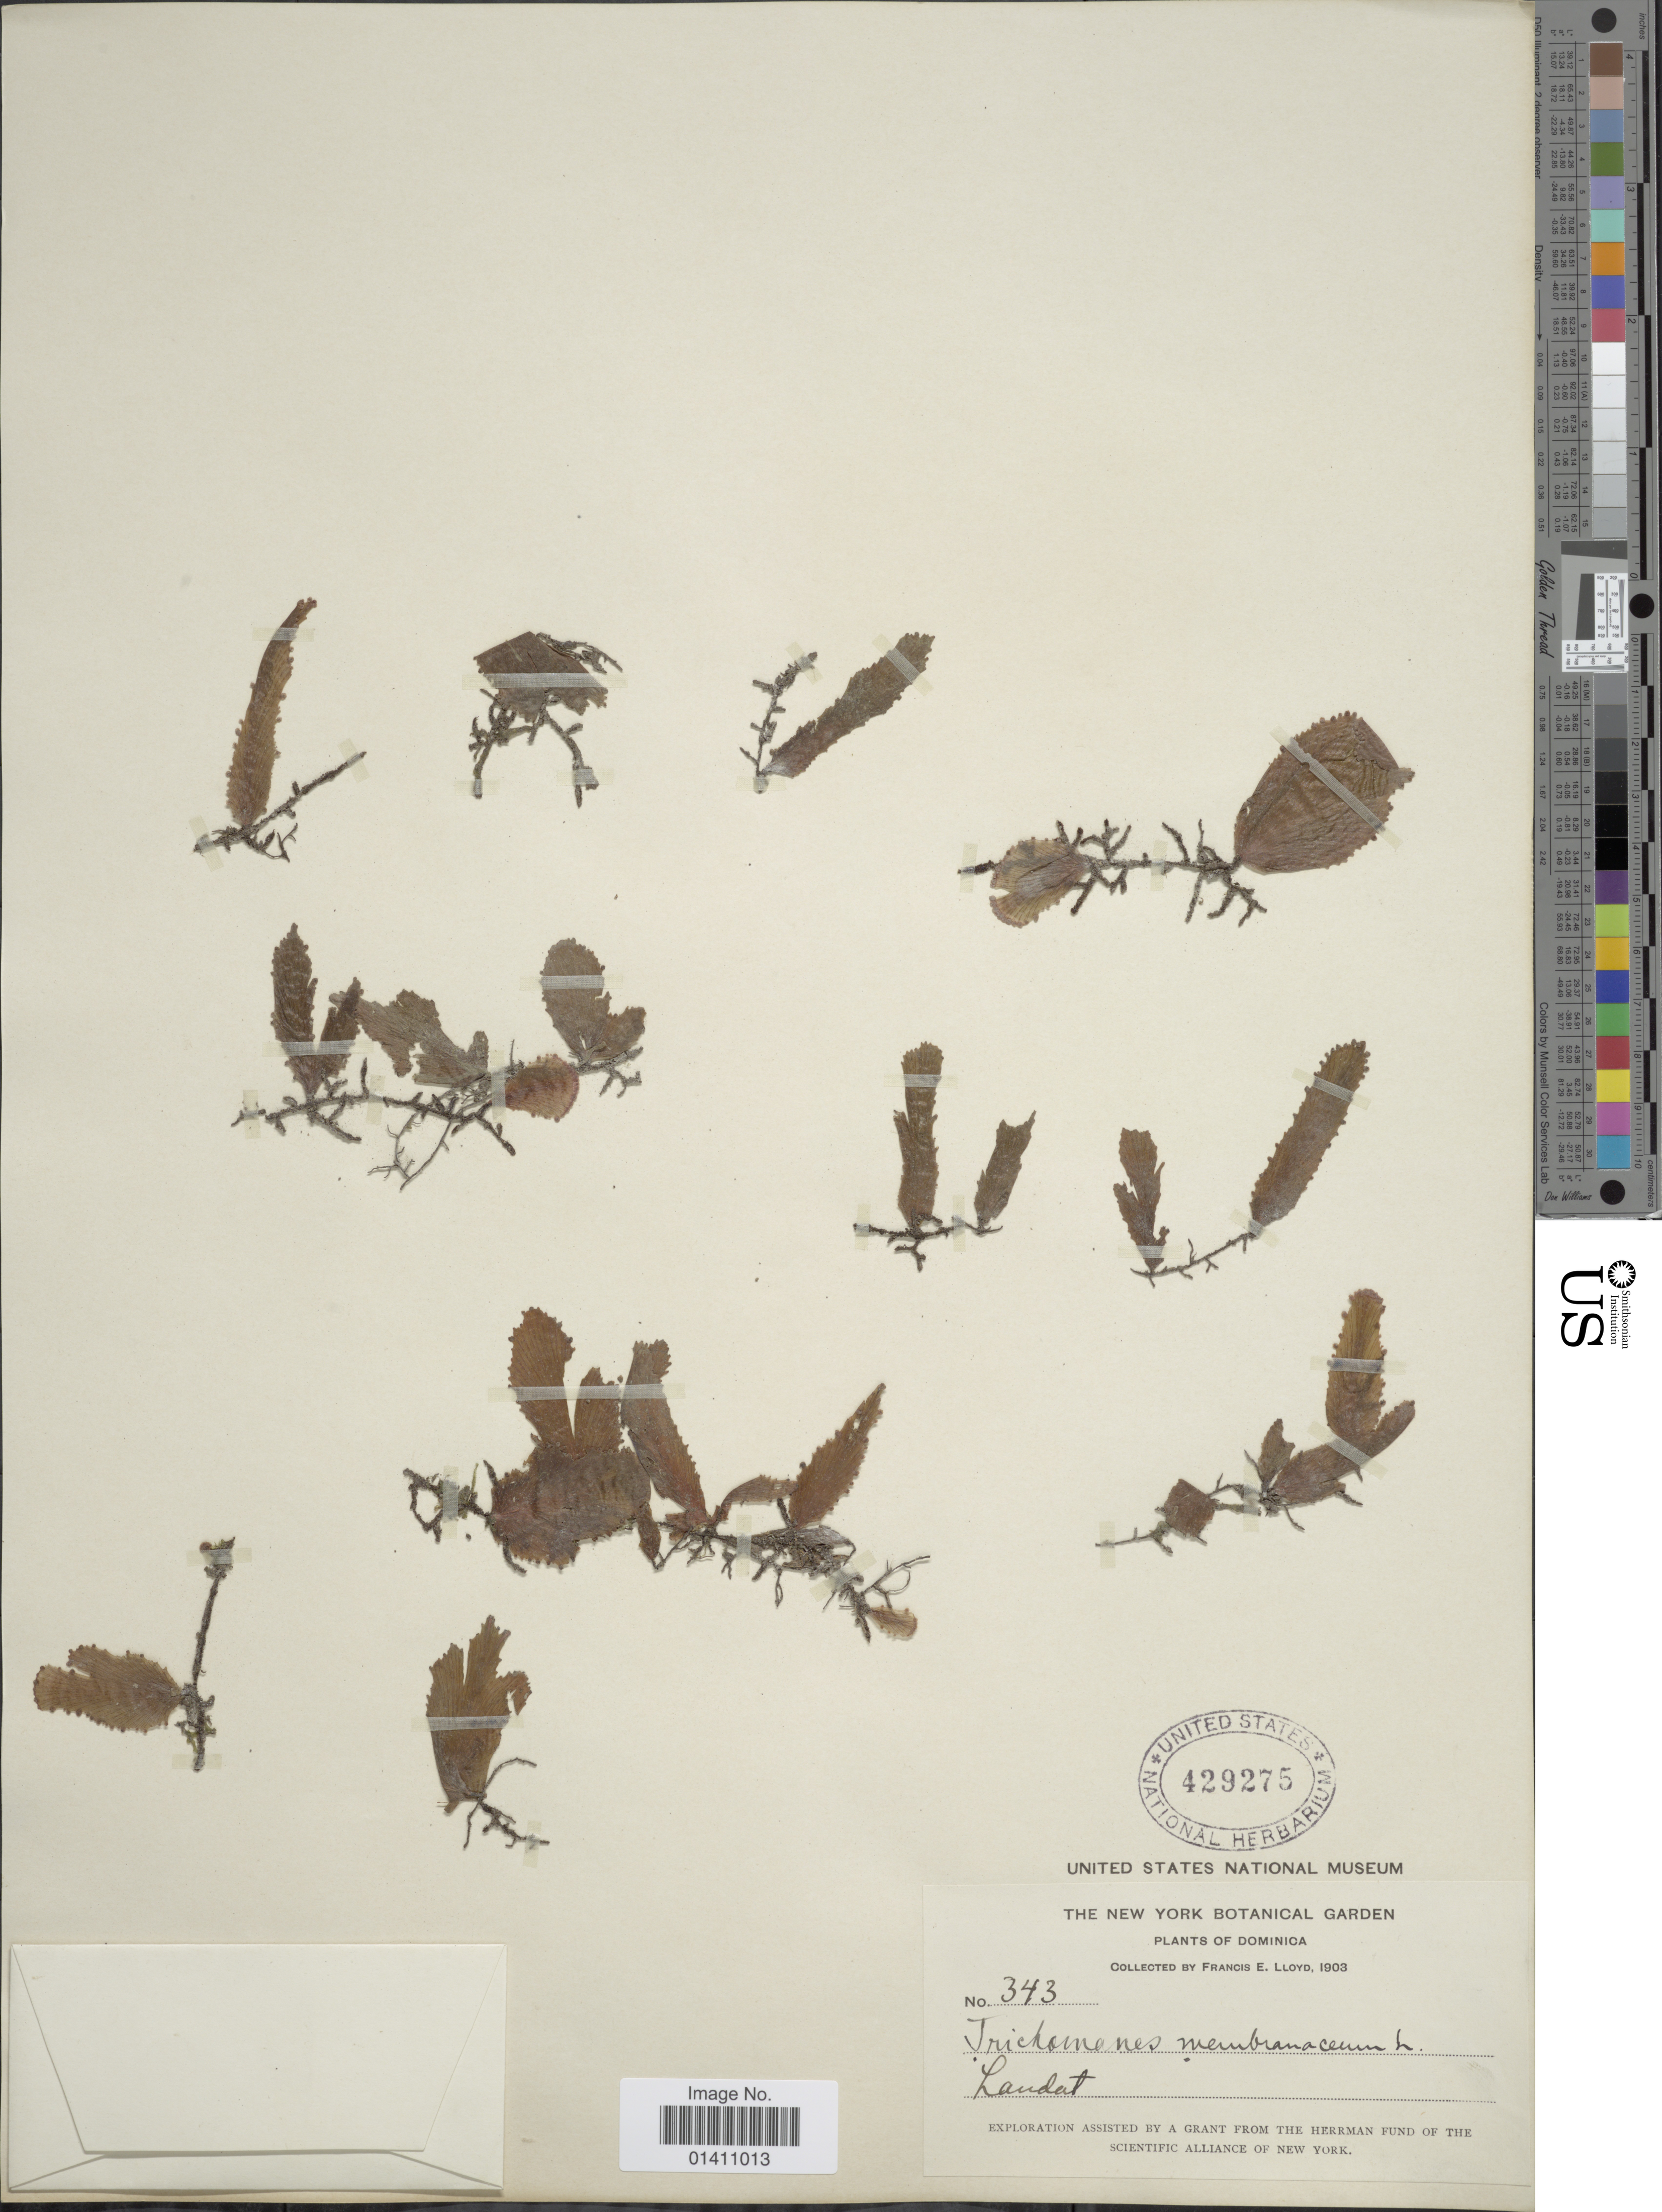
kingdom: Plantae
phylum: Tracheophyta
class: Polypodiopsida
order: Hymenophyllales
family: Hymenophyllaceae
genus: Didymoglossum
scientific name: Didymoglossum membranaceum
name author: (L.) Vareschi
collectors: Lloyd, C. E.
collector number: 343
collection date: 1903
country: Dominica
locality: Laudat.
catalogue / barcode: US 429275